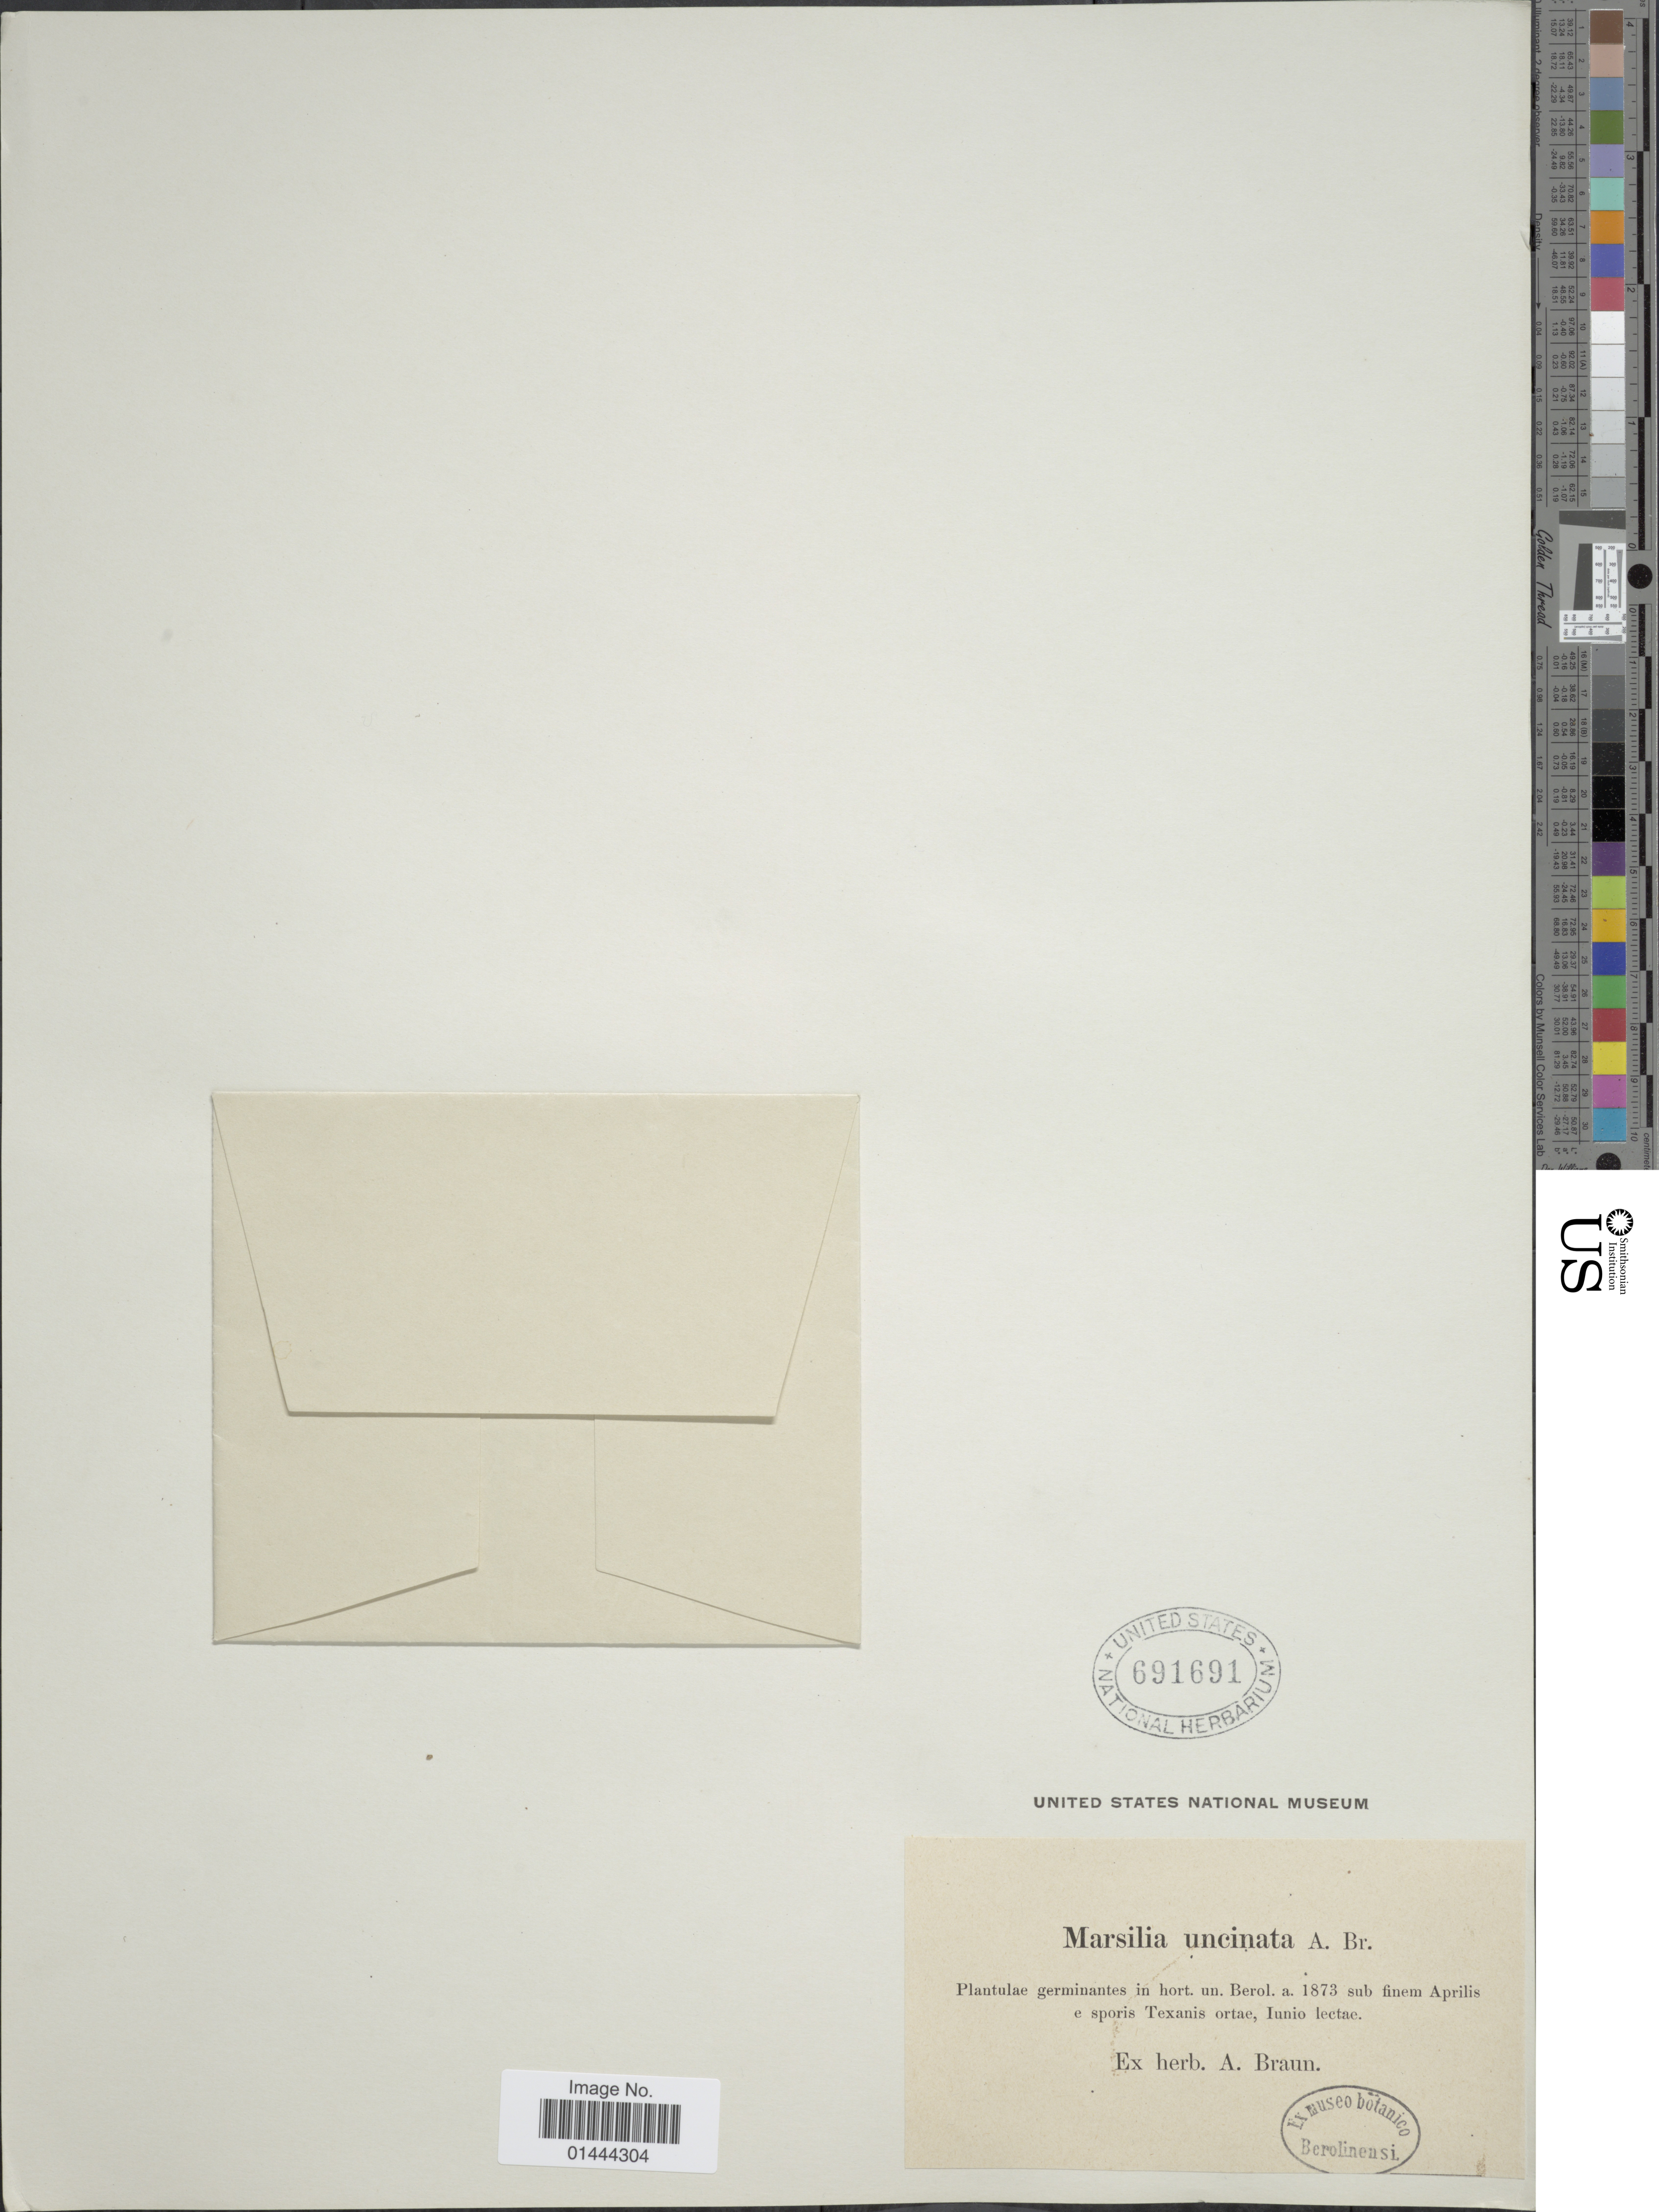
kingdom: Plantae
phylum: Tracheophyta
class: Polypodiopsida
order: Salviniales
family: Marsileaceae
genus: Marsilea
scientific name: Marsilea vestita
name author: Hook. & Grev.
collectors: ex herb. A. Braun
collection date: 1873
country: United States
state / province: Texas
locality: In hort. un Berol.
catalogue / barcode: US 691691